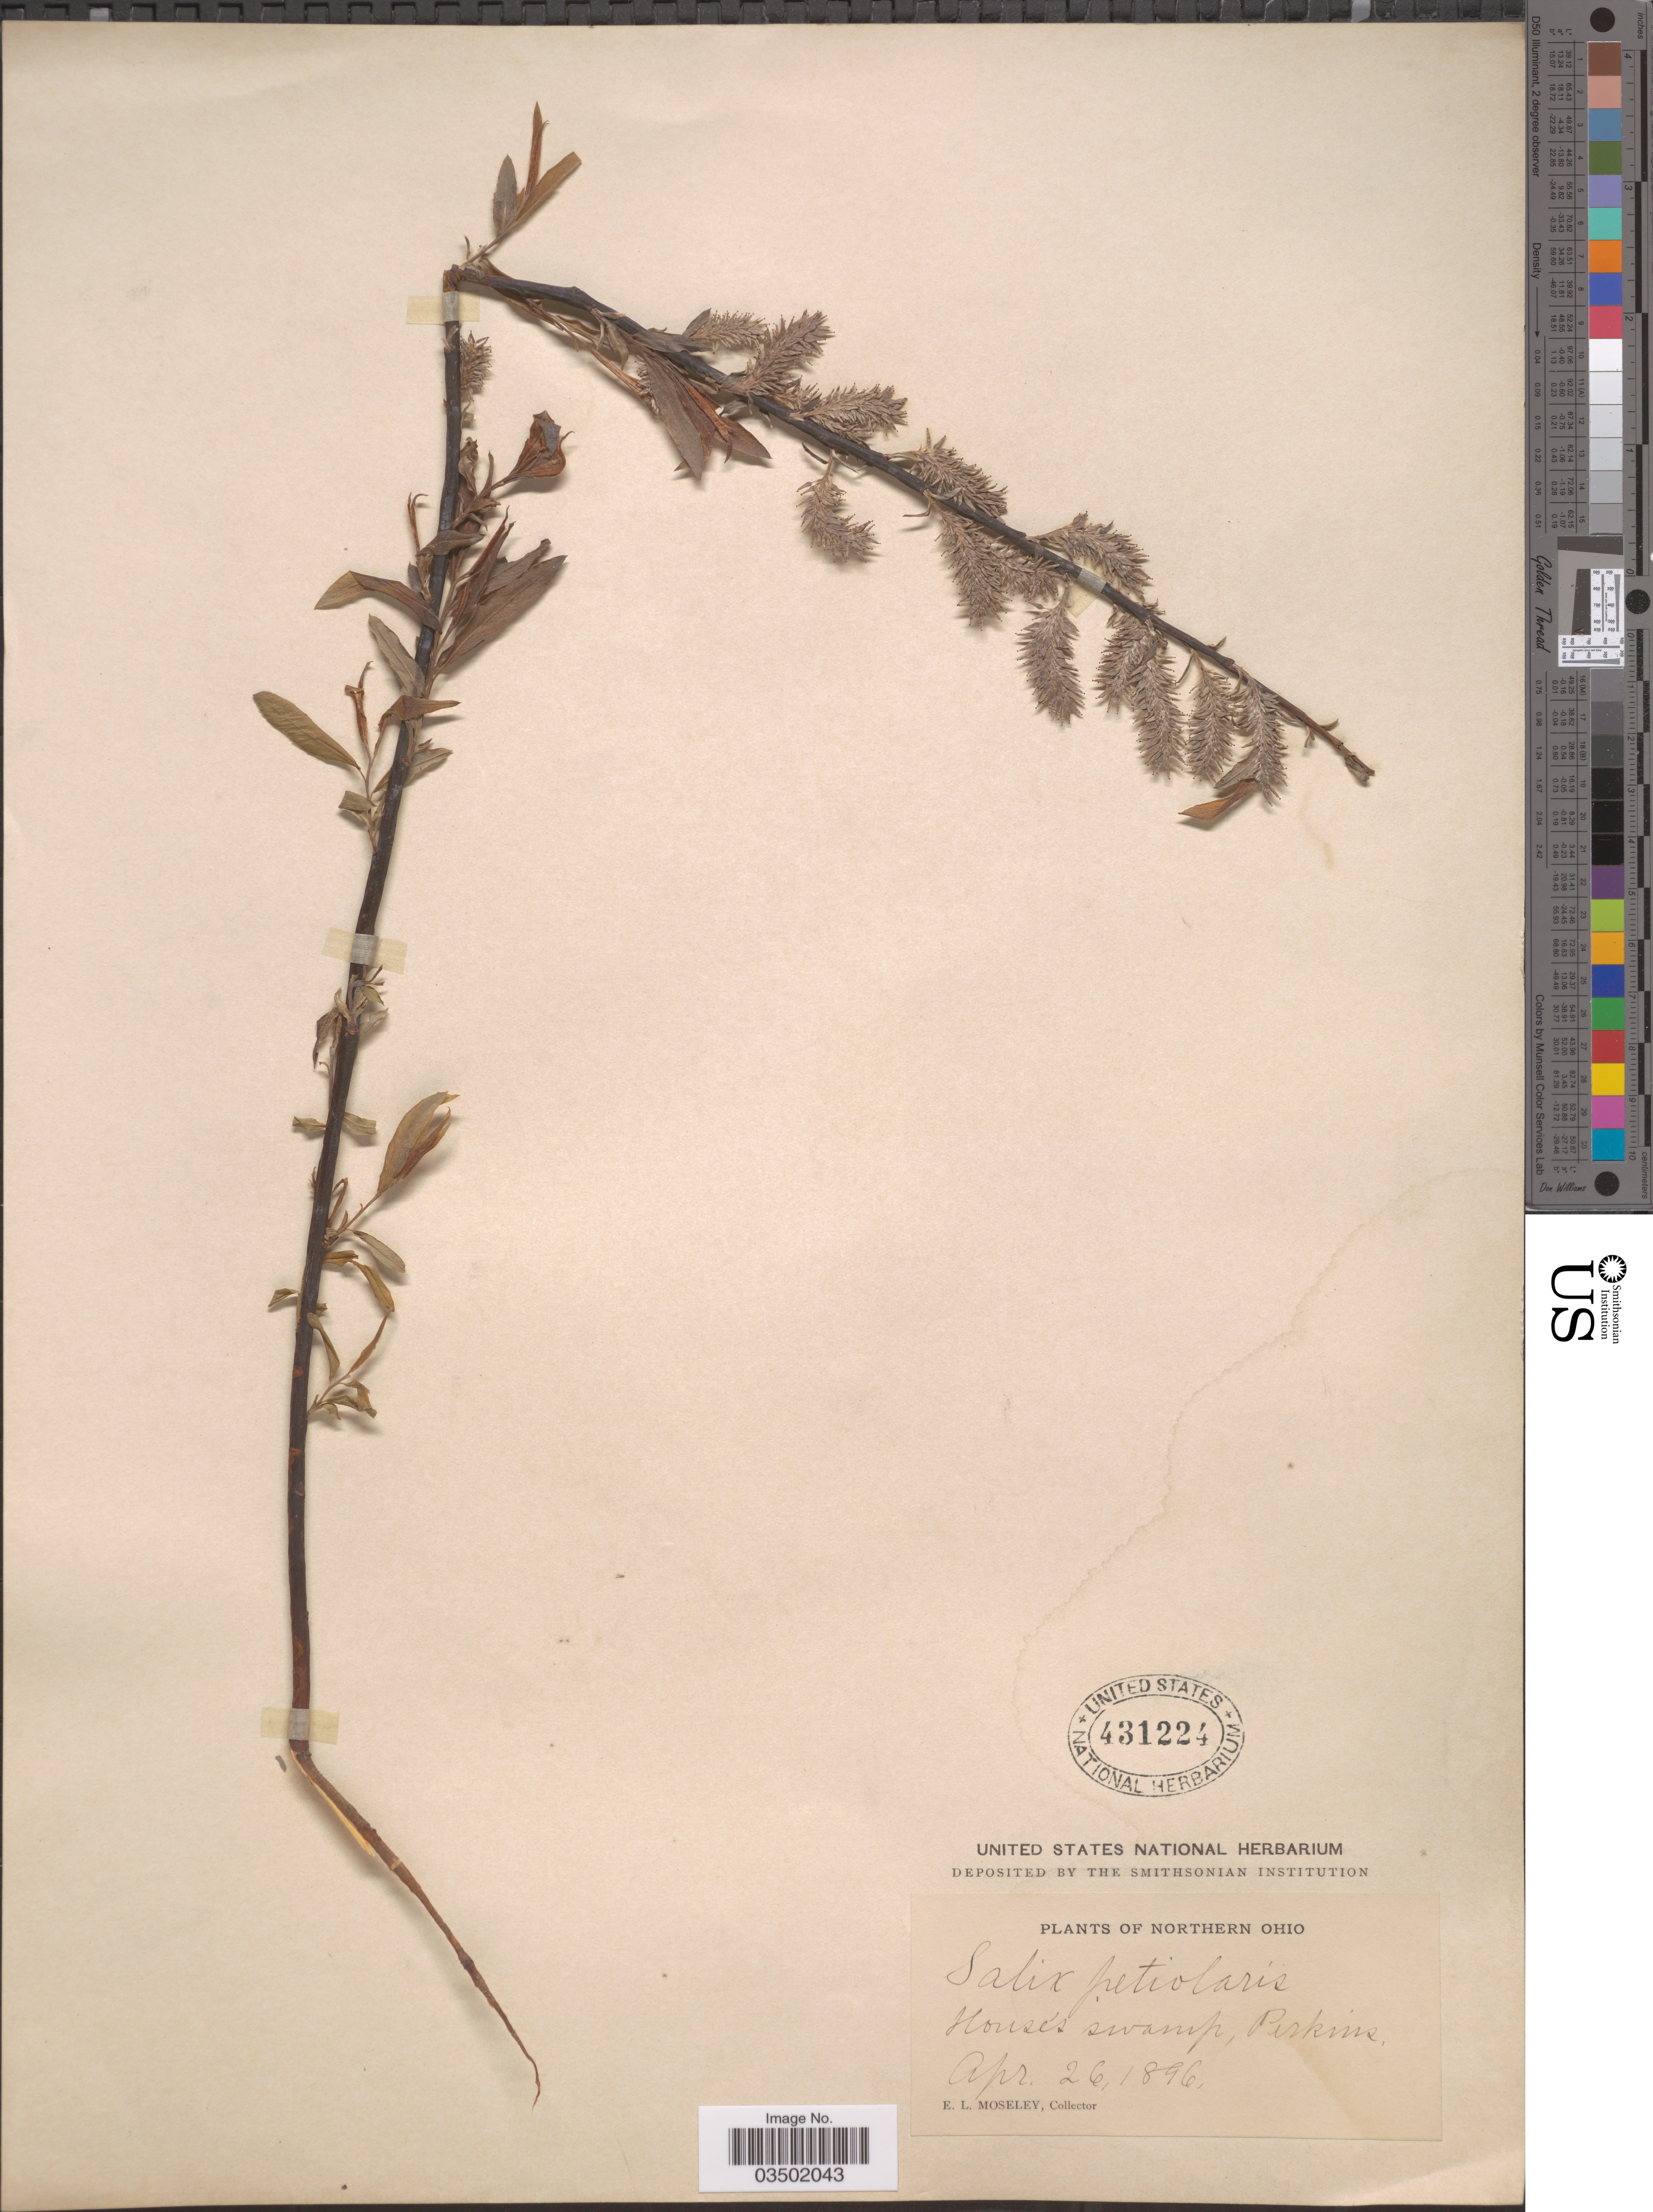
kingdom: Plantae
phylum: Tracheophyta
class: Magnoliopsida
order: Malpighiales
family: Salicaceae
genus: Salix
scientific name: Salix petiolaris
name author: Sm.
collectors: E. Moseley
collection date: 1896-04-26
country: United States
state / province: Ohio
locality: Northern Ohio. House's swamp, Perkins.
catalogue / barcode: US 431224